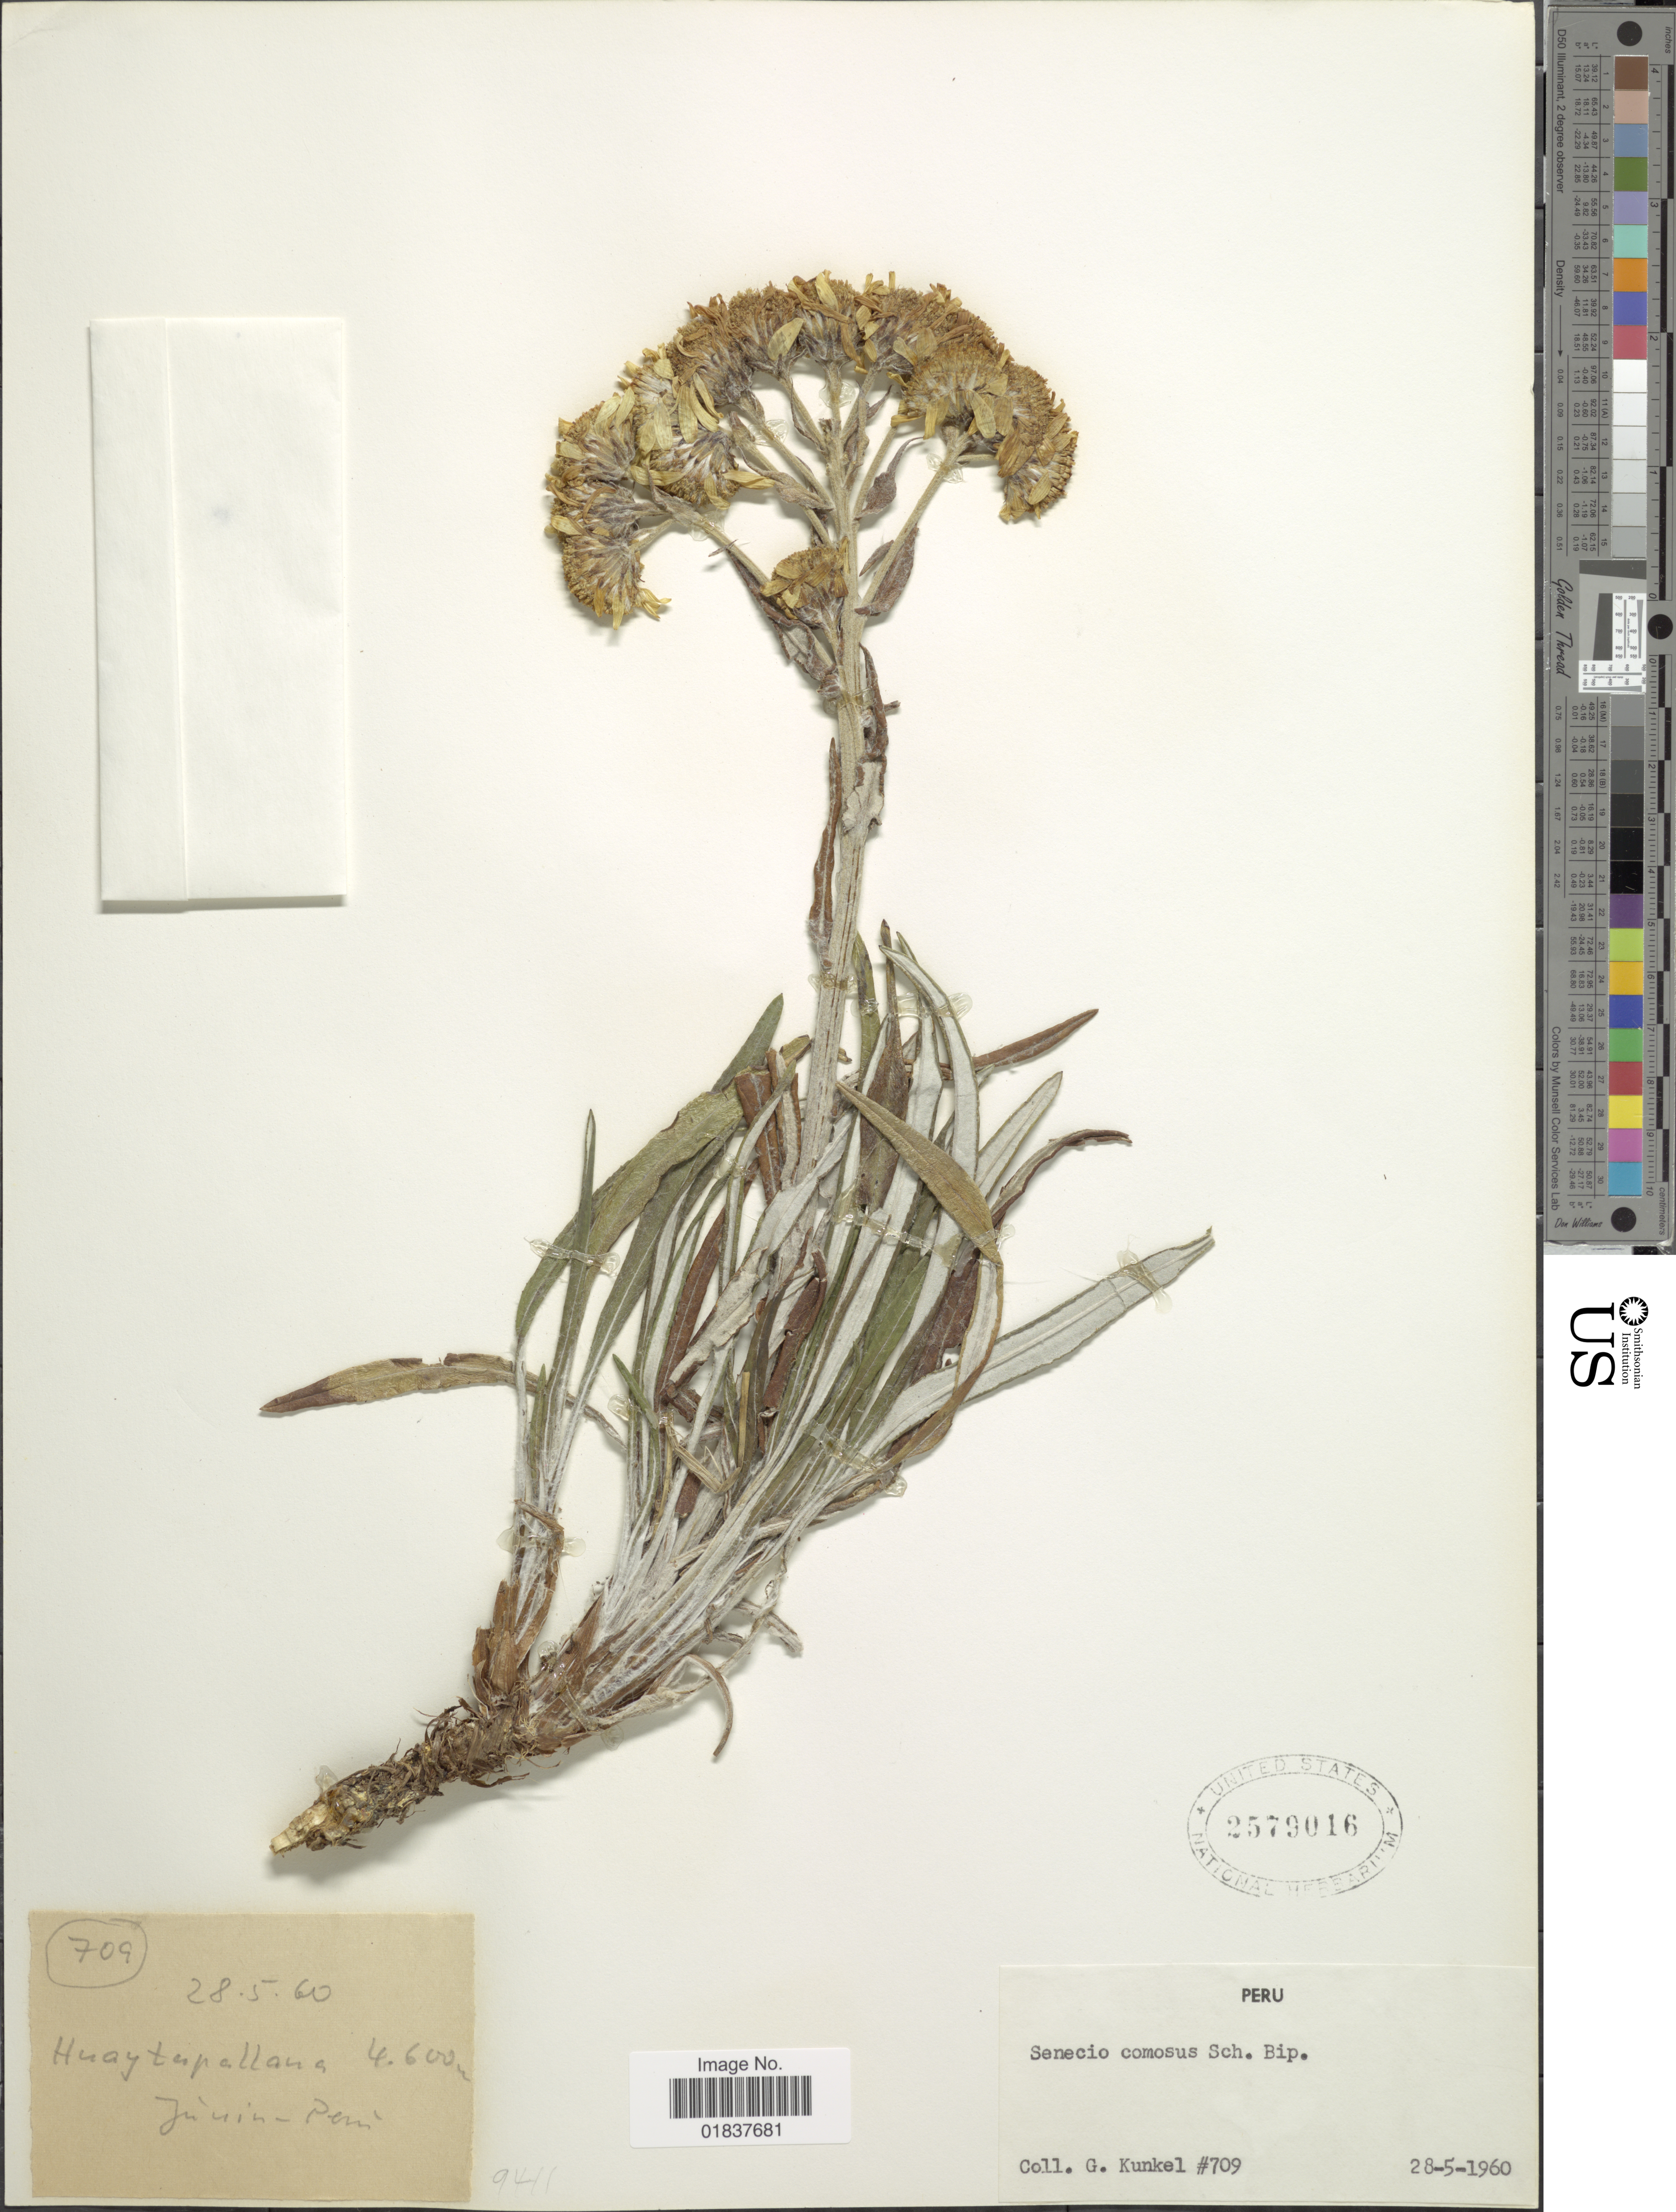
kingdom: Plantae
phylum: Tracheophyta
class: Magnoliopsida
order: Asterales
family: Asteraceae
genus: Senecio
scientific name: Senecio comosus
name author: Sch. Bip.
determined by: Salomon, Luciana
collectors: G. Kunkel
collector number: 709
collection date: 1960-05-28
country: Peru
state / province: Junín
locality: Huaytapallana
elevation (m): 4600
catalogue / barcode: US 2579016